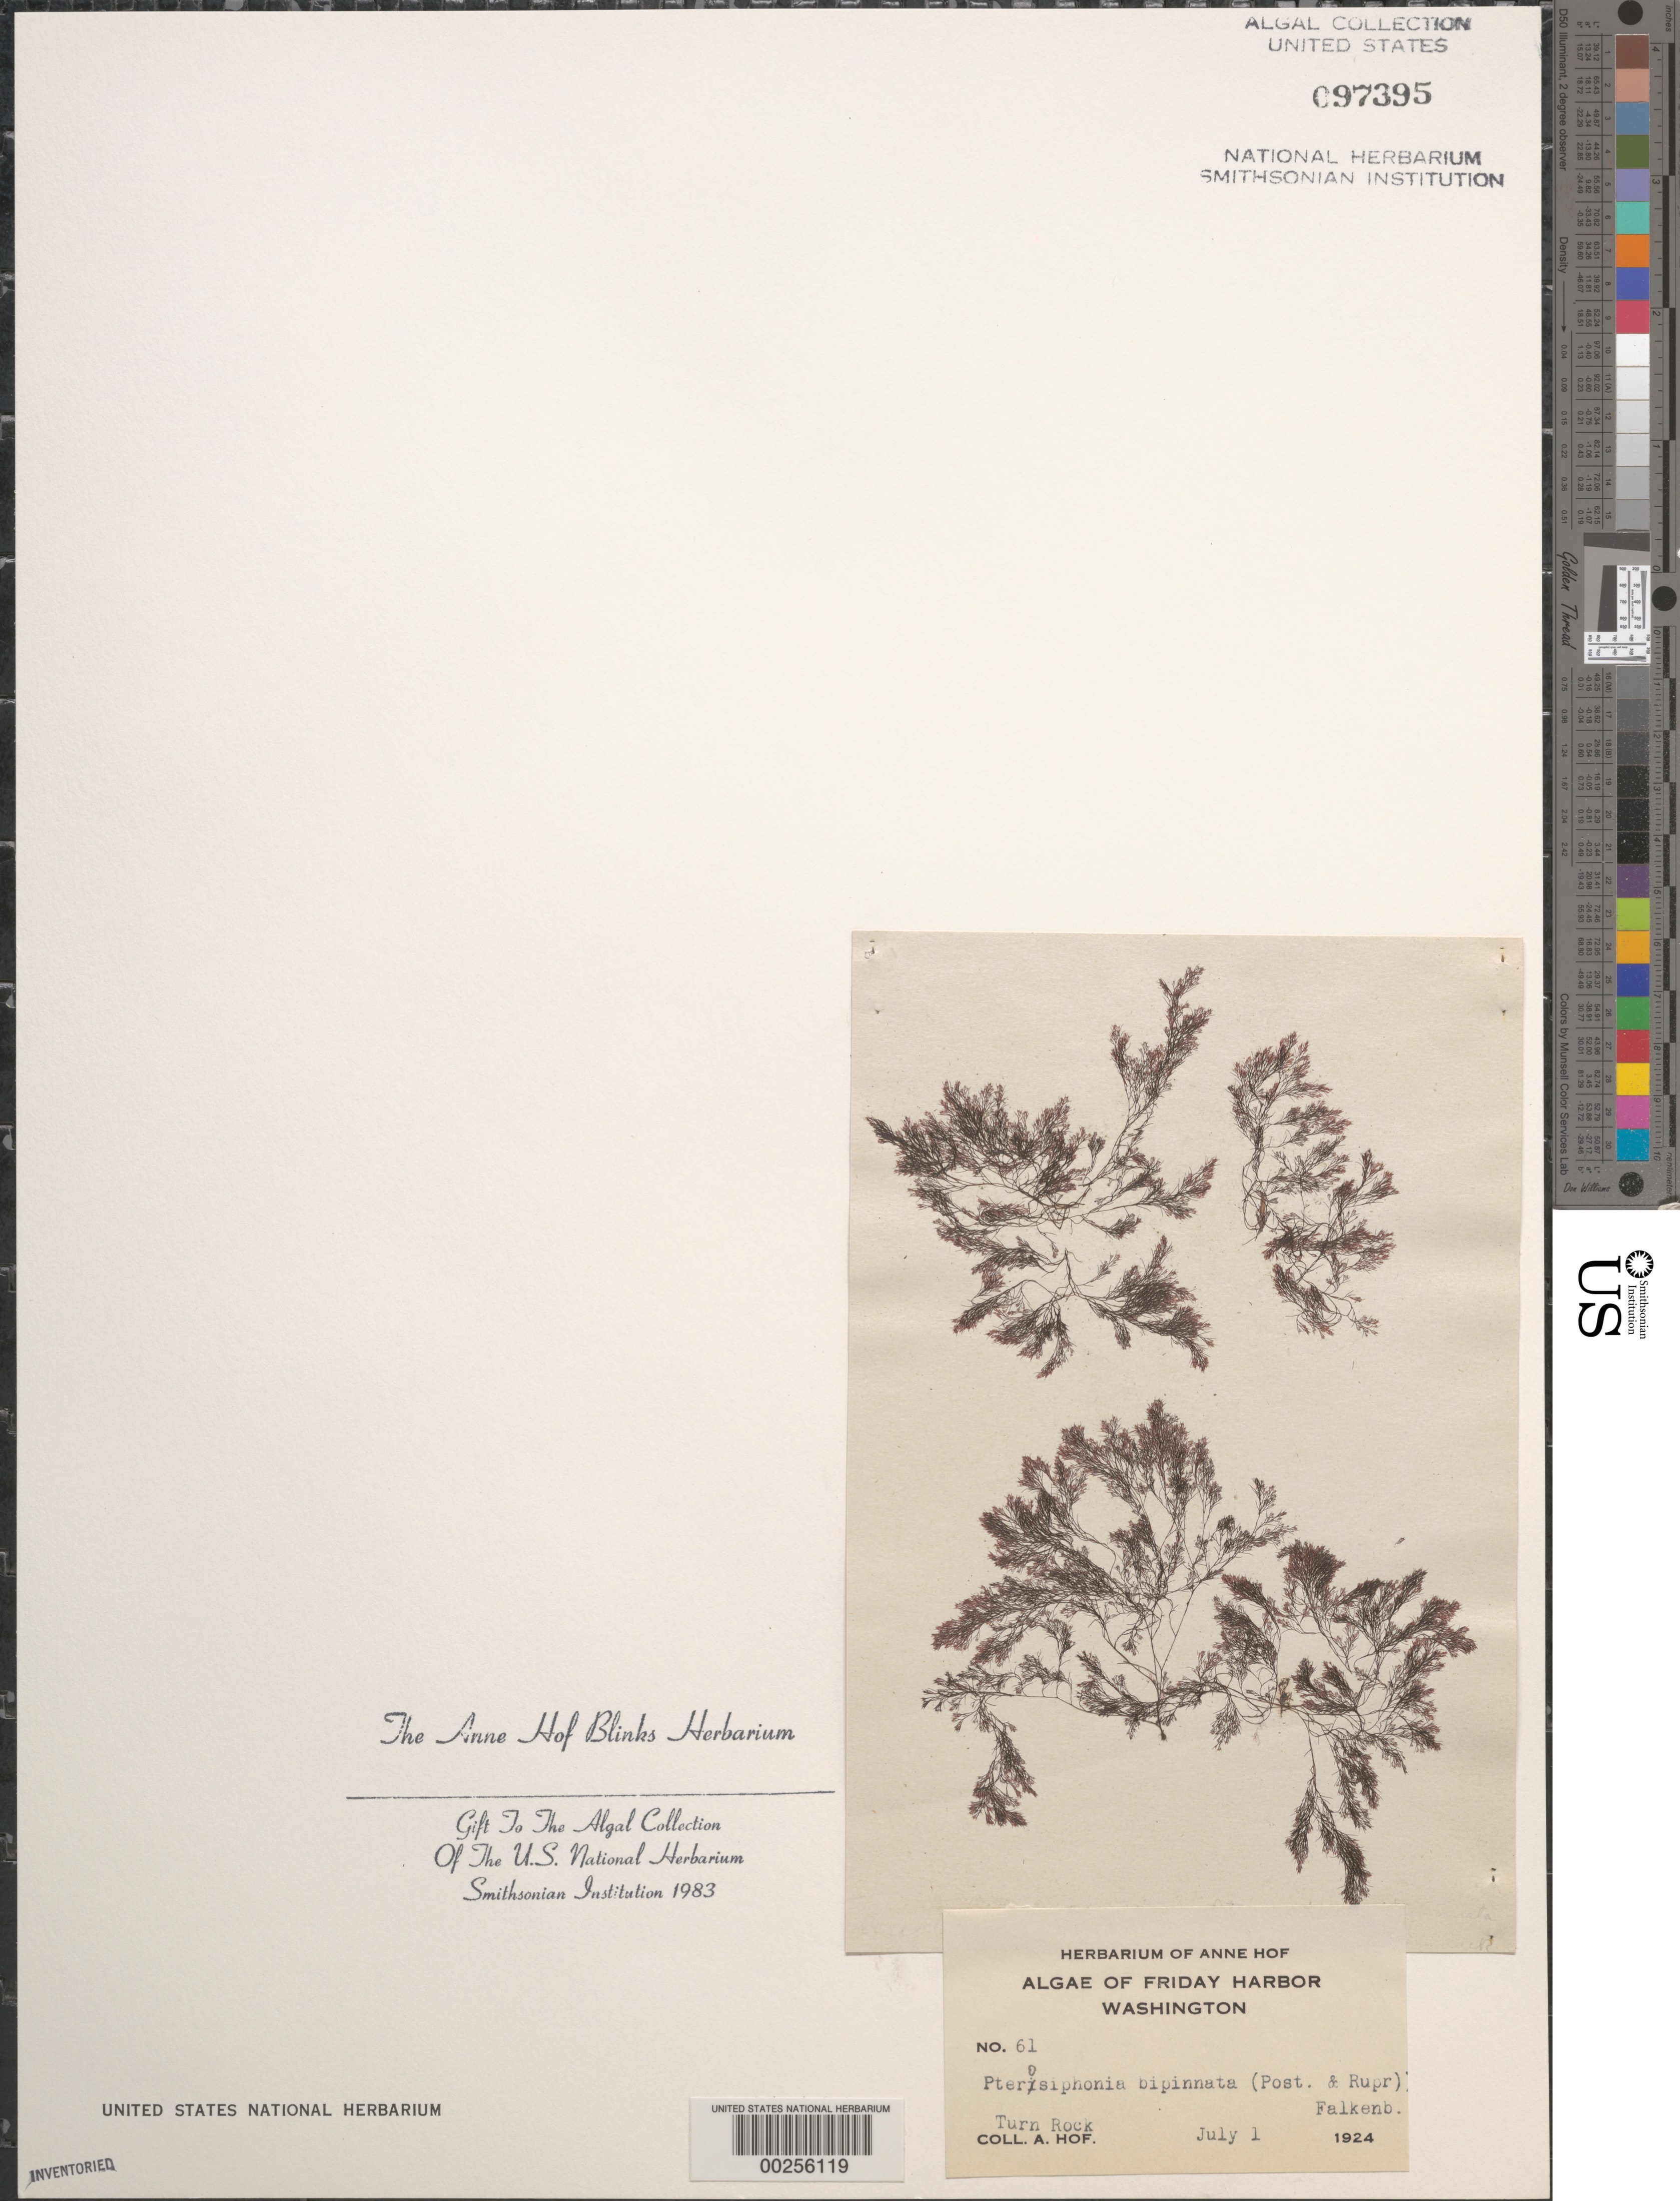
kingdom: Plantae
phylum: Rhodophyta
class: Florideophyceae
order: Ceramiales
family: Rhodomelaceae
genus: Savoiea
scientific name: Savoiea bipinnata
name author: (Postels & Rupr.) M.J. Wynne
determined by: Algae name updating Project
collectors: A. Blinks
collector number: AHB 61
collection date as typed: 01 Jul 1924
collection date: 1924-07-01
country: United States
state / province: Washington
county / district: San Juan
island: San Juan Island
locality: Friday Harbor, Turn Rock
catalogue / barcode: US 97395